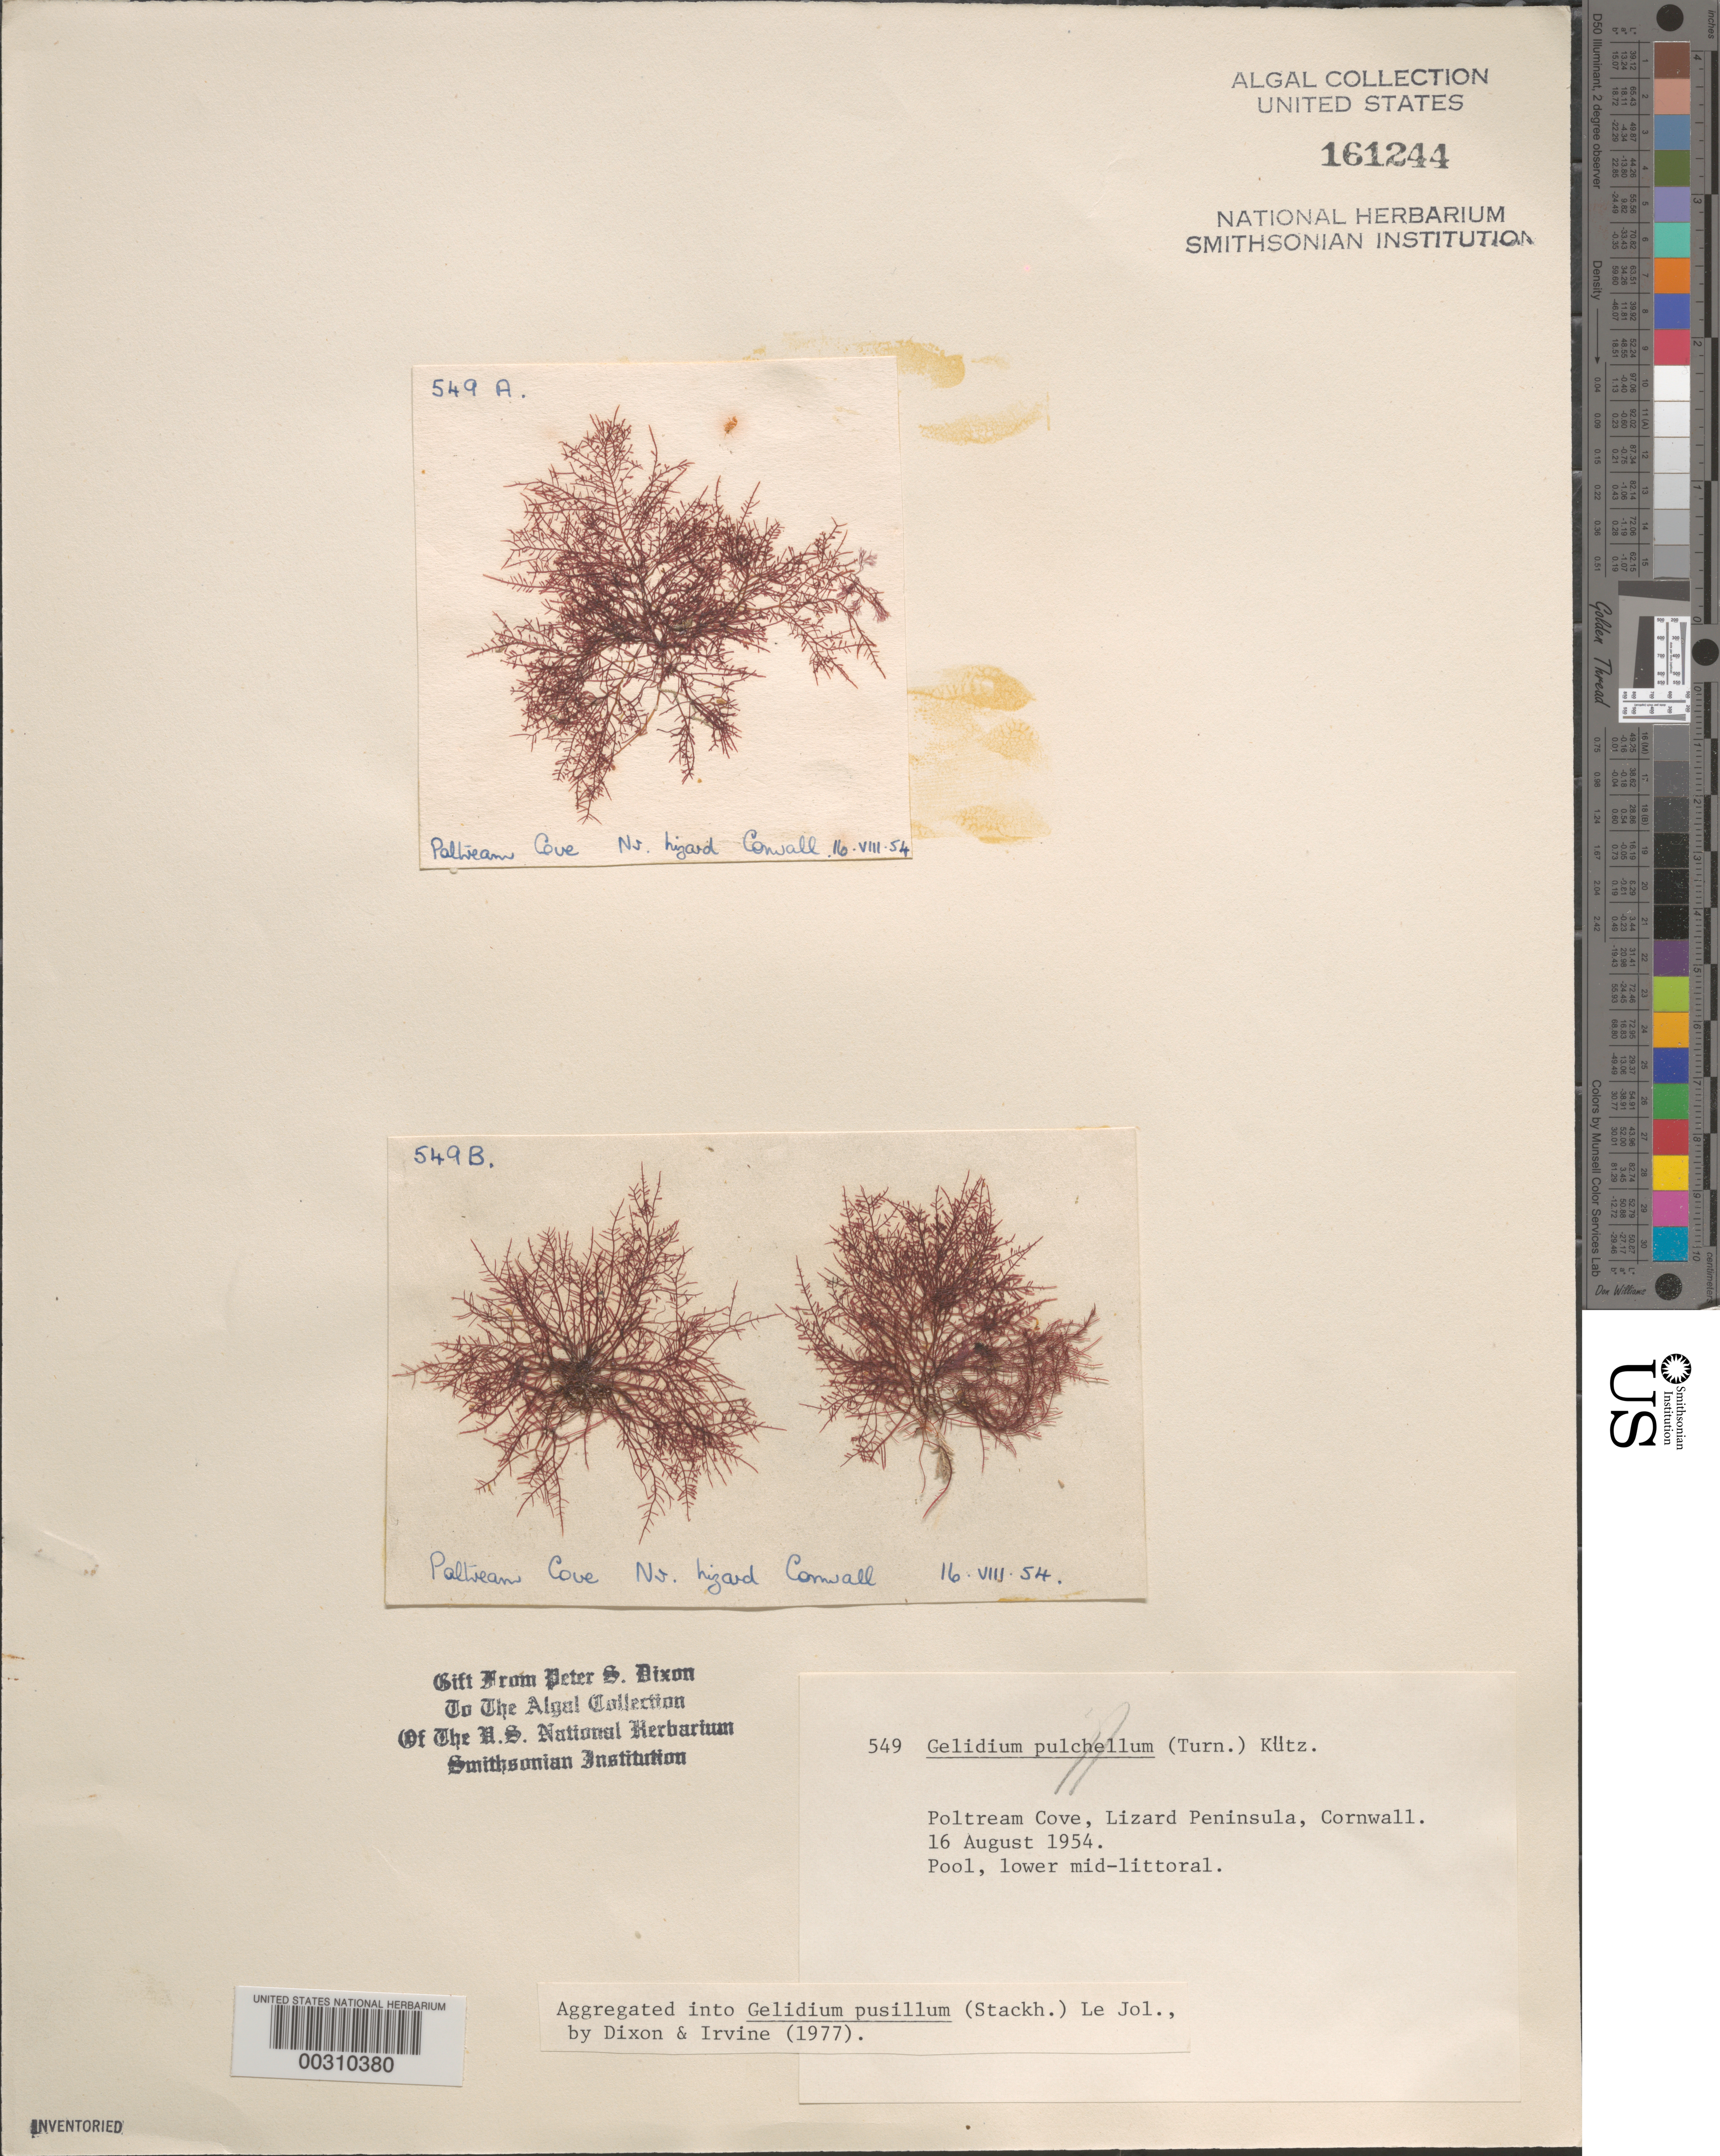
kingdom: Plantae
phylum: Rhodophyta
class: Florideophyceae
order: Gelidiales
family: Gelidiaceae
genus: Gelidium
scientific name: Gelidium pusillum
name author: (Stackh.) Le Jol.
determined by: Dixon, P. S.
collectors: P. S. Dixon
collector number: PSD 549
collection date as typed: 16 Aug 1954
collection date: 1954-08-16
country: United Kingdom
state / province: England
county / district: Cornwall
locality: Poltream Cove, Lizard Peninsula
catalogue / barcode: US 161244